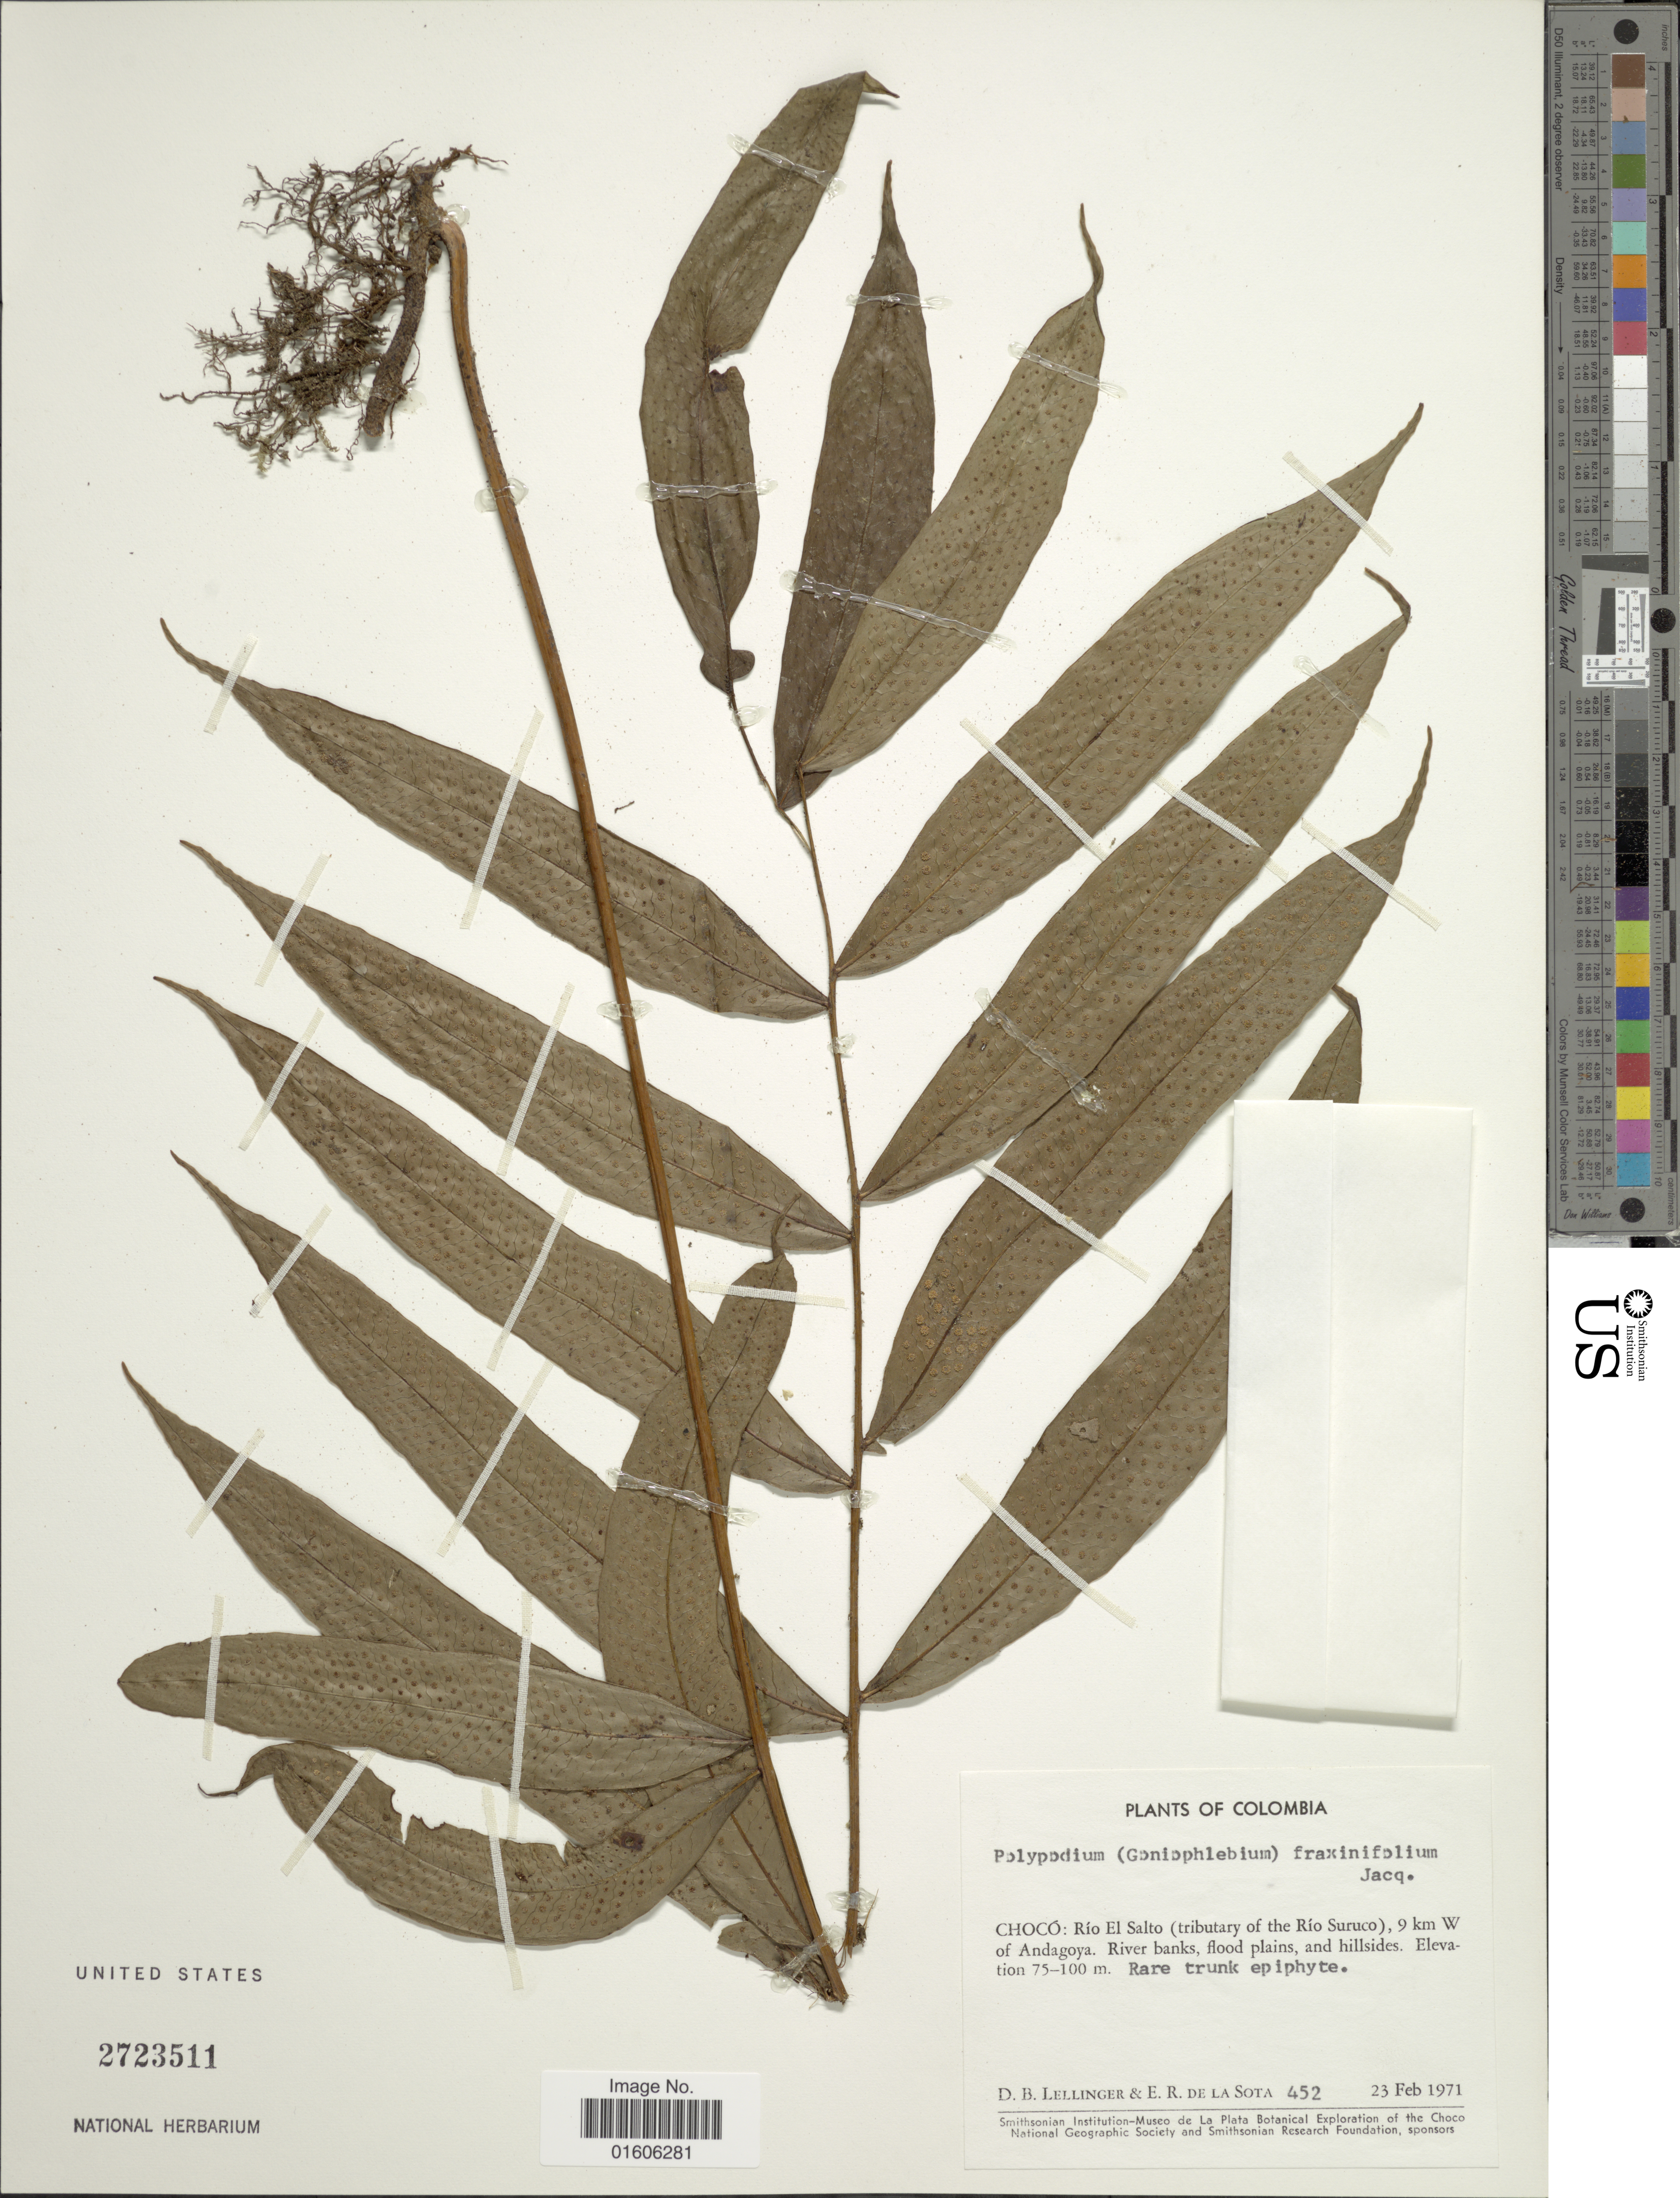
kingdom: Plantae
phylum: Tracheophyta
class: Polypodiopsida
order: Polypodiales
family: Polypodiaceae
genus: Serpocaulon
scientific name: Serpocaulon fraxinifolium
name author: (Jacq.) A.R. Sm.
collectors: D. B. Lellinger & E. R. de la Sota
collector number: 452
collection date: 1971-02-23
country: Colombia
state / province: Chocó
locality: Chocó: Río El Salto (tributary of the Río Suruco), 9 km W of Andagoya. River banks, flood plains, and hillsides.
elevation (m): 75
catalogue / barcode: US 2723511